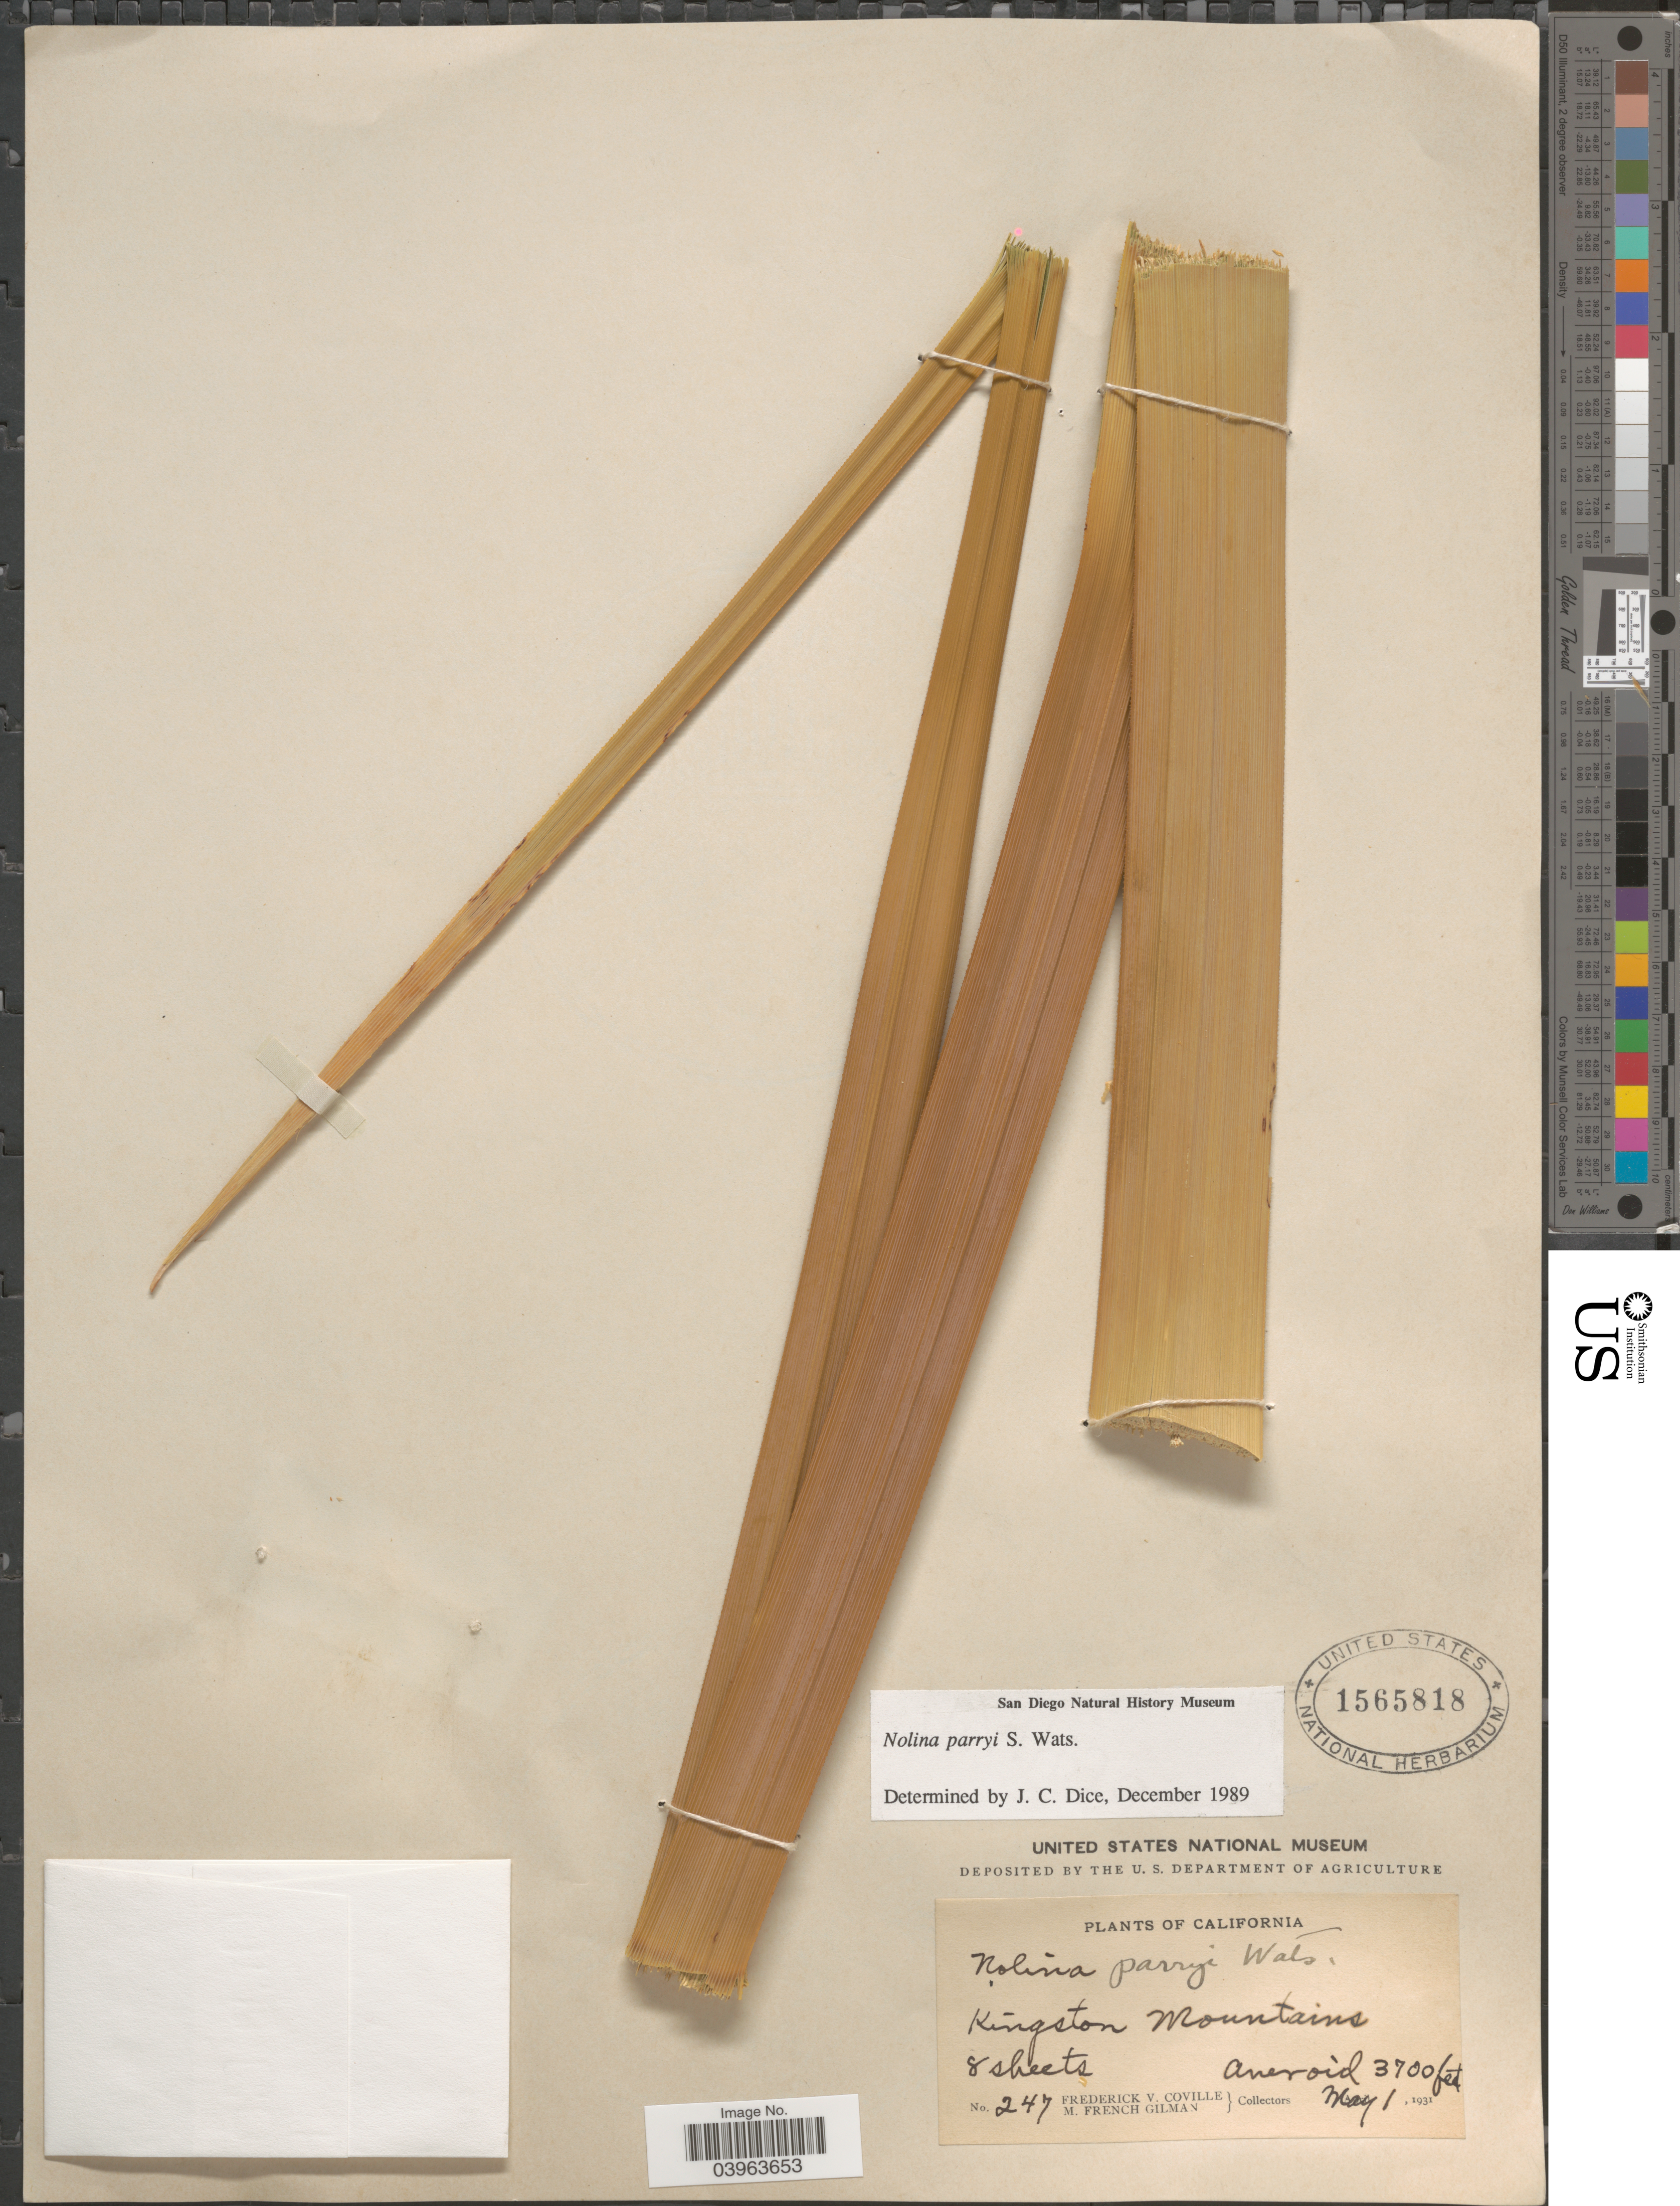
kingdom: Plantae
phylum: Tracheophyta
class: Liliopsida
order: Asparagales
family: Asparagaceae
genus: Nolina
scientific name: Nolina parryi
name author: S. Watson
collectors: F. V. Coville & M. F. Gilman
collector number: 247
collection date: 1931-05-01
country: United States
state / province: California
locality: Kingston Mountains.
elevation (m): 1128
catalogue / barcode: US 1565818